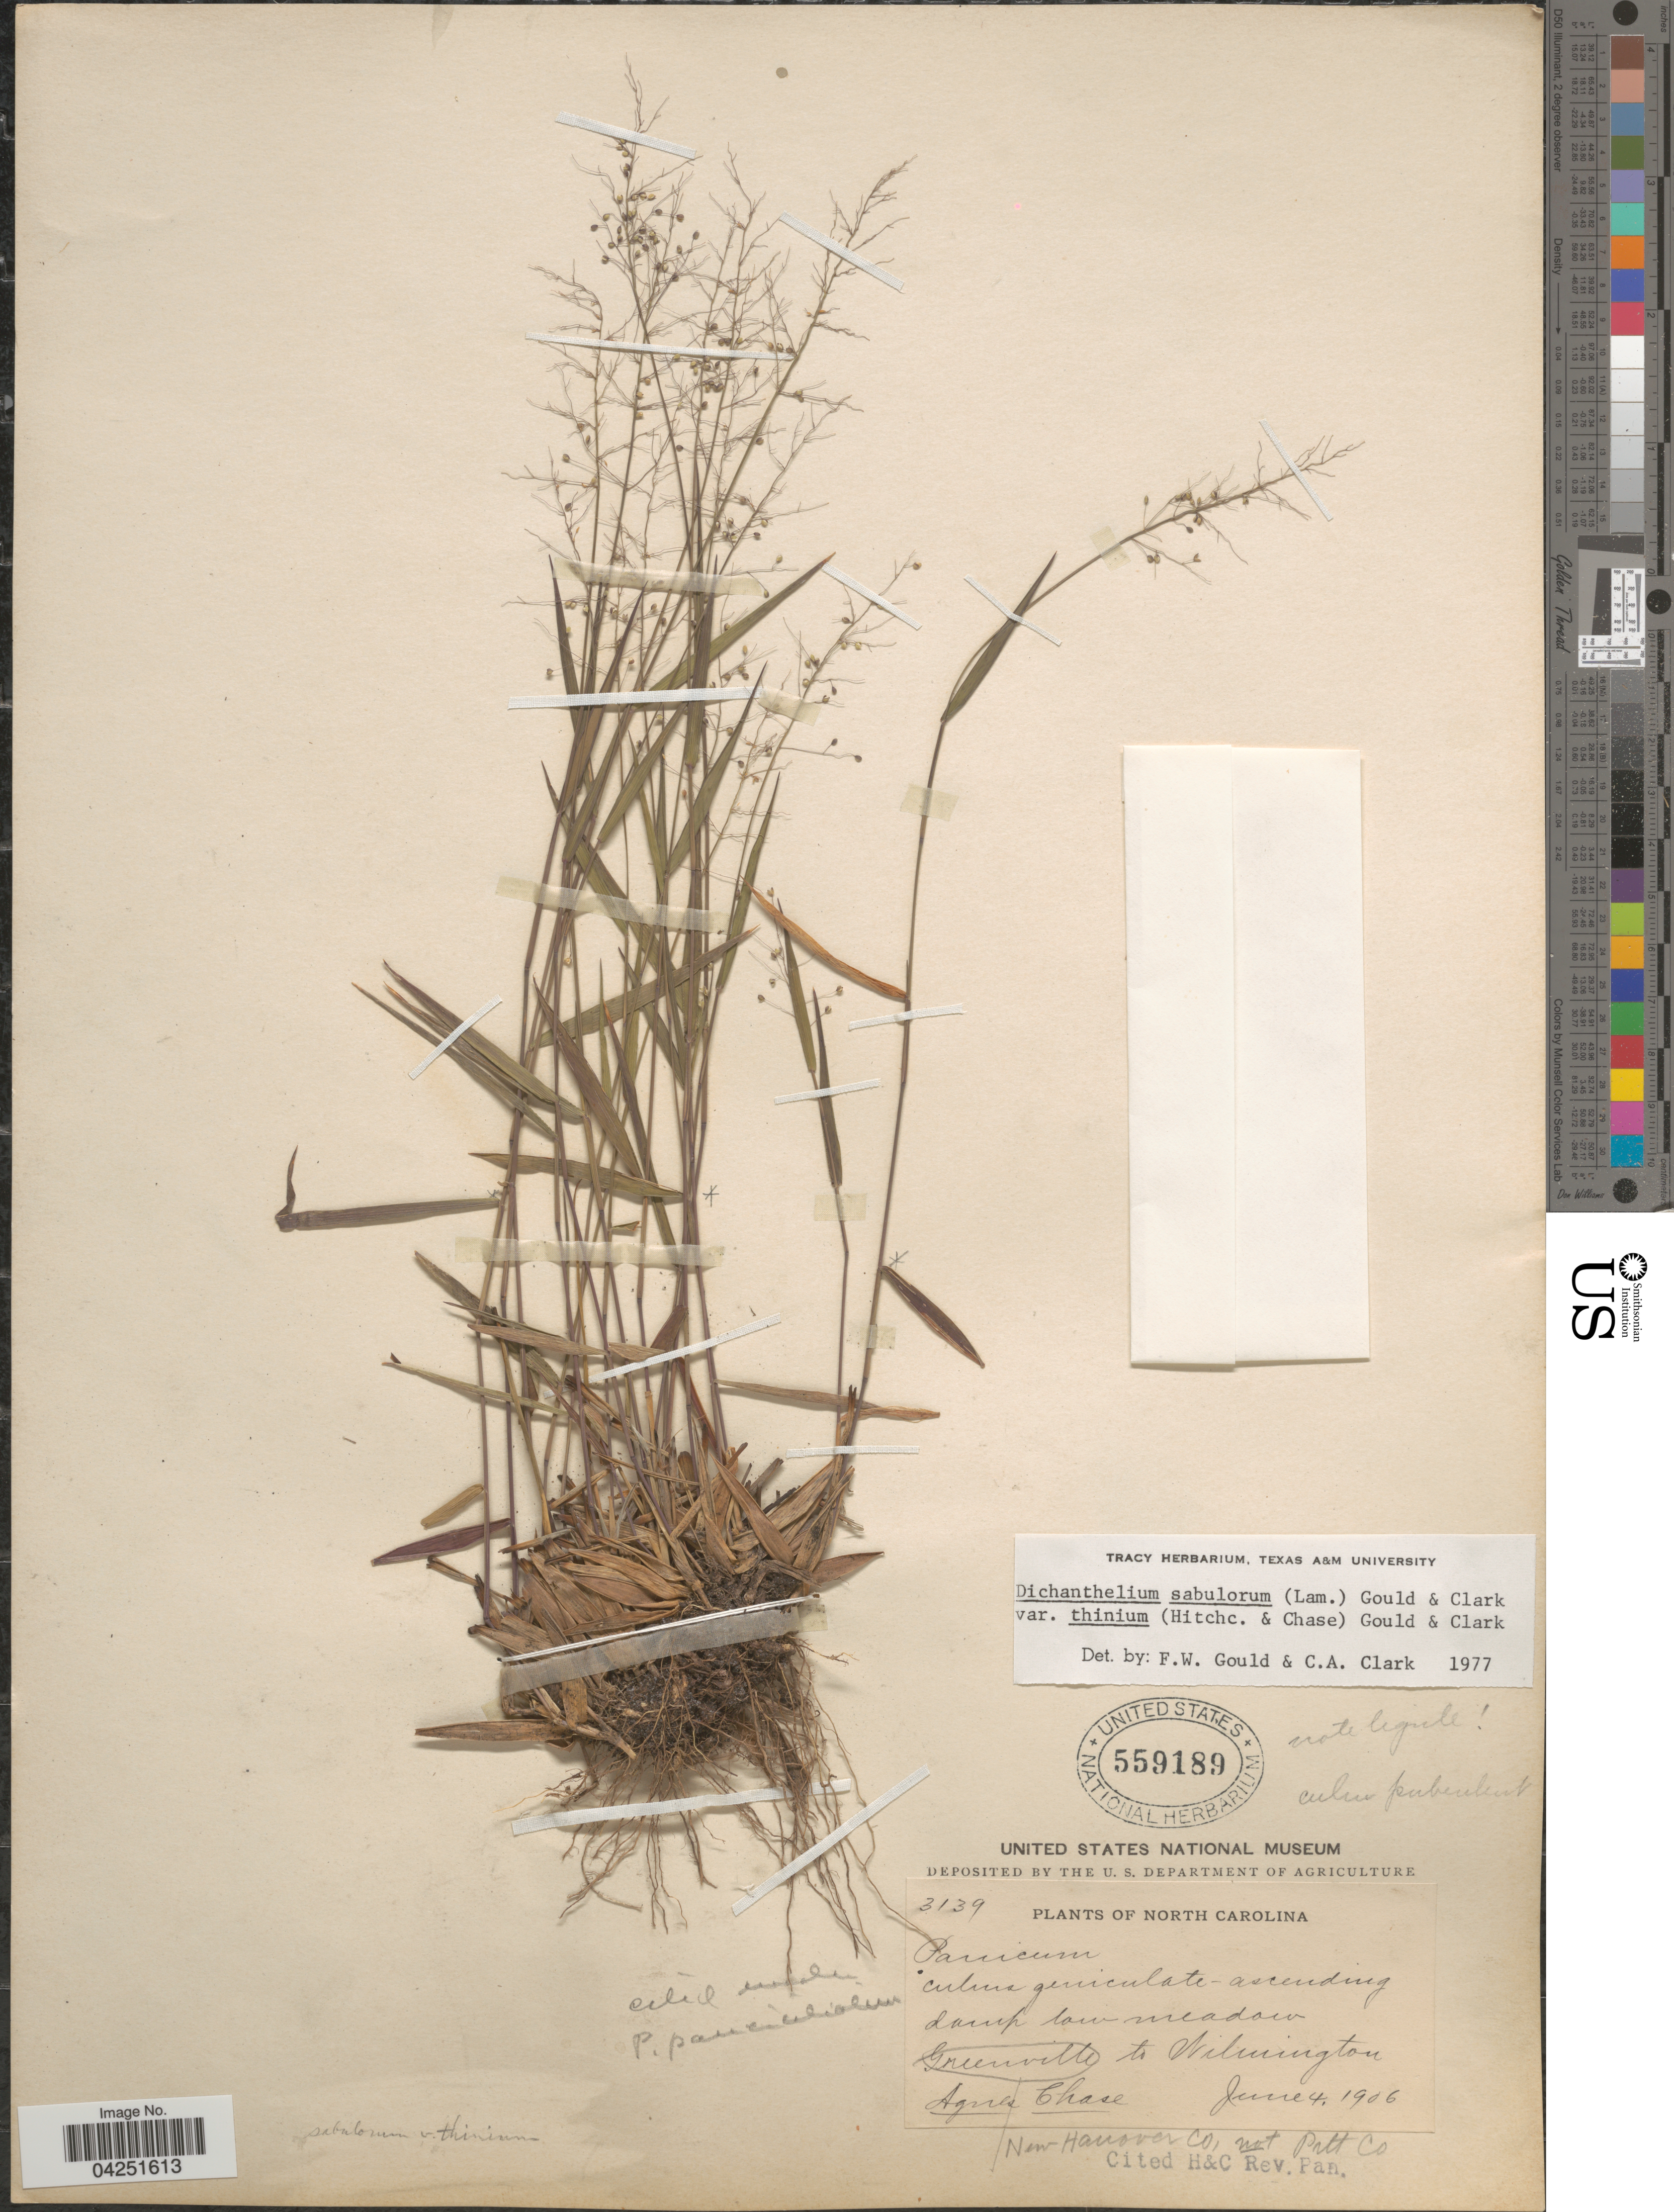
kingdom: Plantae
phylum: Tracheophyta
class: Liliopsida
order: Poales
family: Poaceae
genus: Dichanthelium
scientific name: Dichanthelium acuminatum var. acuminatum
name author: (Sw.) Gould & C.A. Clark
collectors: A. Chase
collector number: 3139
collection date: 1906-06-04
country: United States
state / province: North Carolina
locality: Greenville to Wilmington. New Hanover Co, not Pitt Co.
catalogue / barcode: US 559189